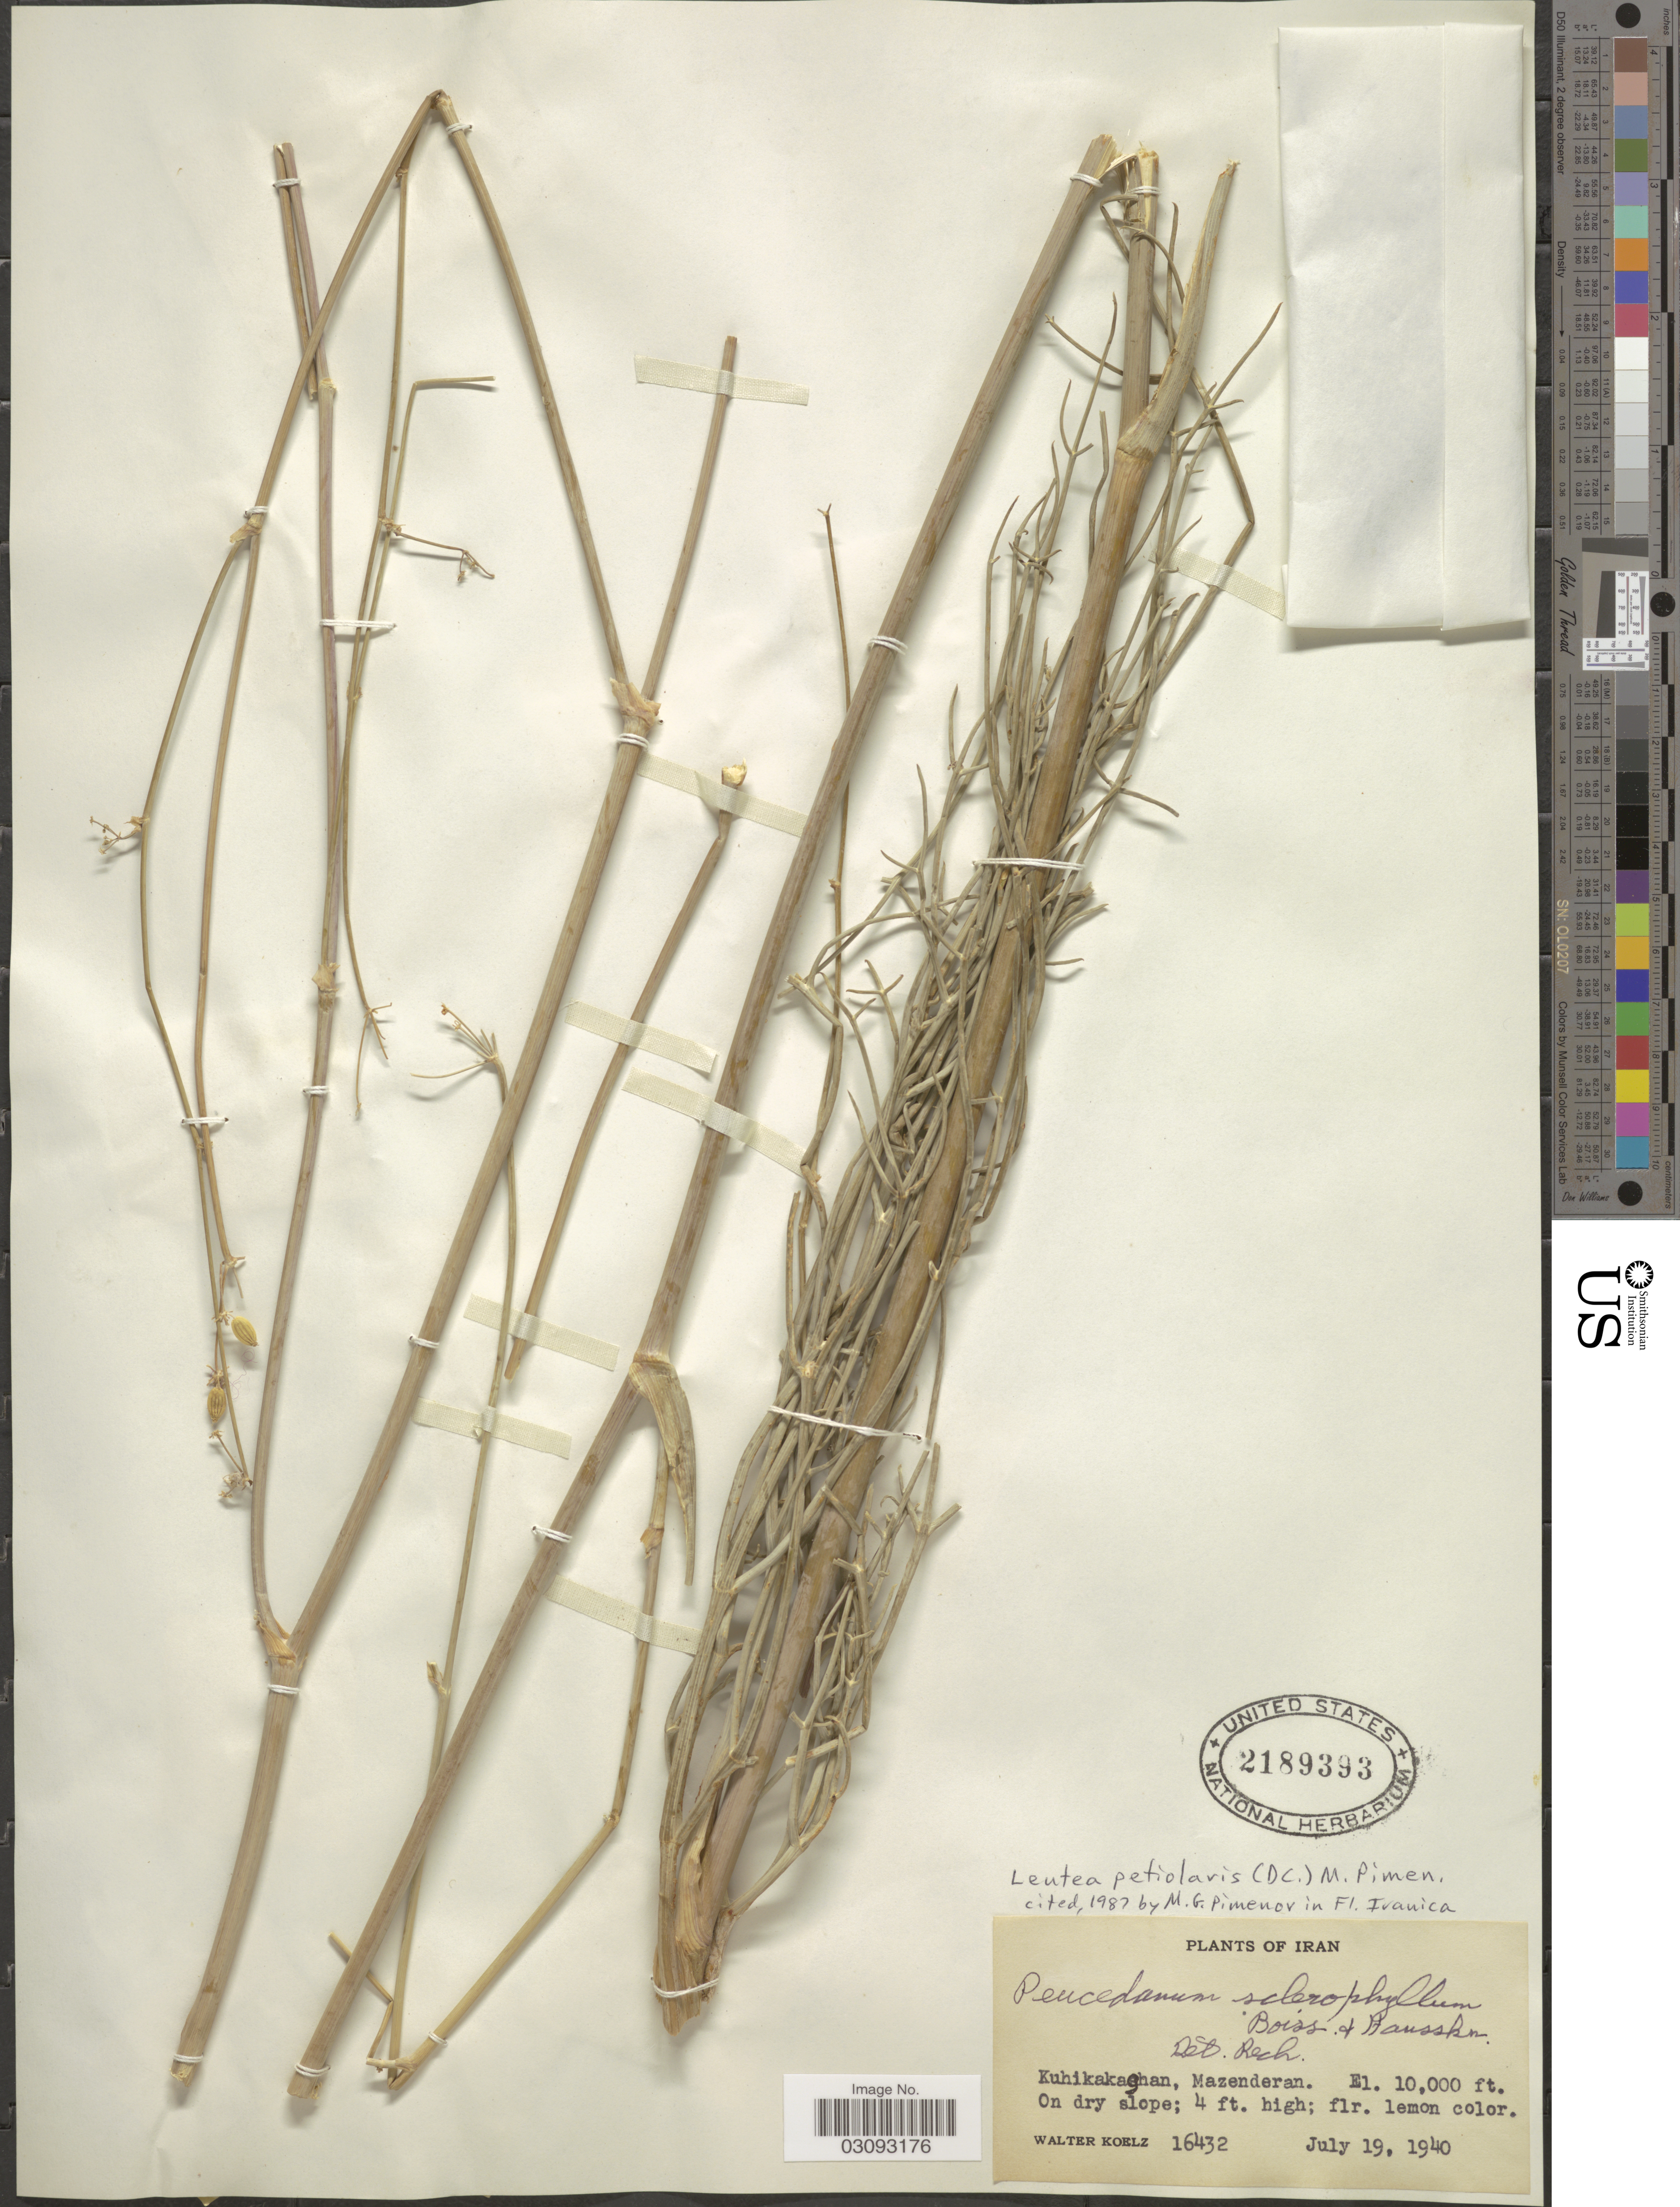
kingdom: Plantae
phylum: Tracheophyta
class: Magnoliopsida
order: Apiales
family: Apiaceae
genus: Leutea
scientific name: Leutea petiolaris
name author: (DC.) Pimenov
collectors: W. N. Koelz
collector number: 16432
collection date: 1940-07-19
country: Iran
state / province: Mazandaran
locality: Kuhikakaghan.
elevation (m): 3048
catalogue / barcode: US 2189393